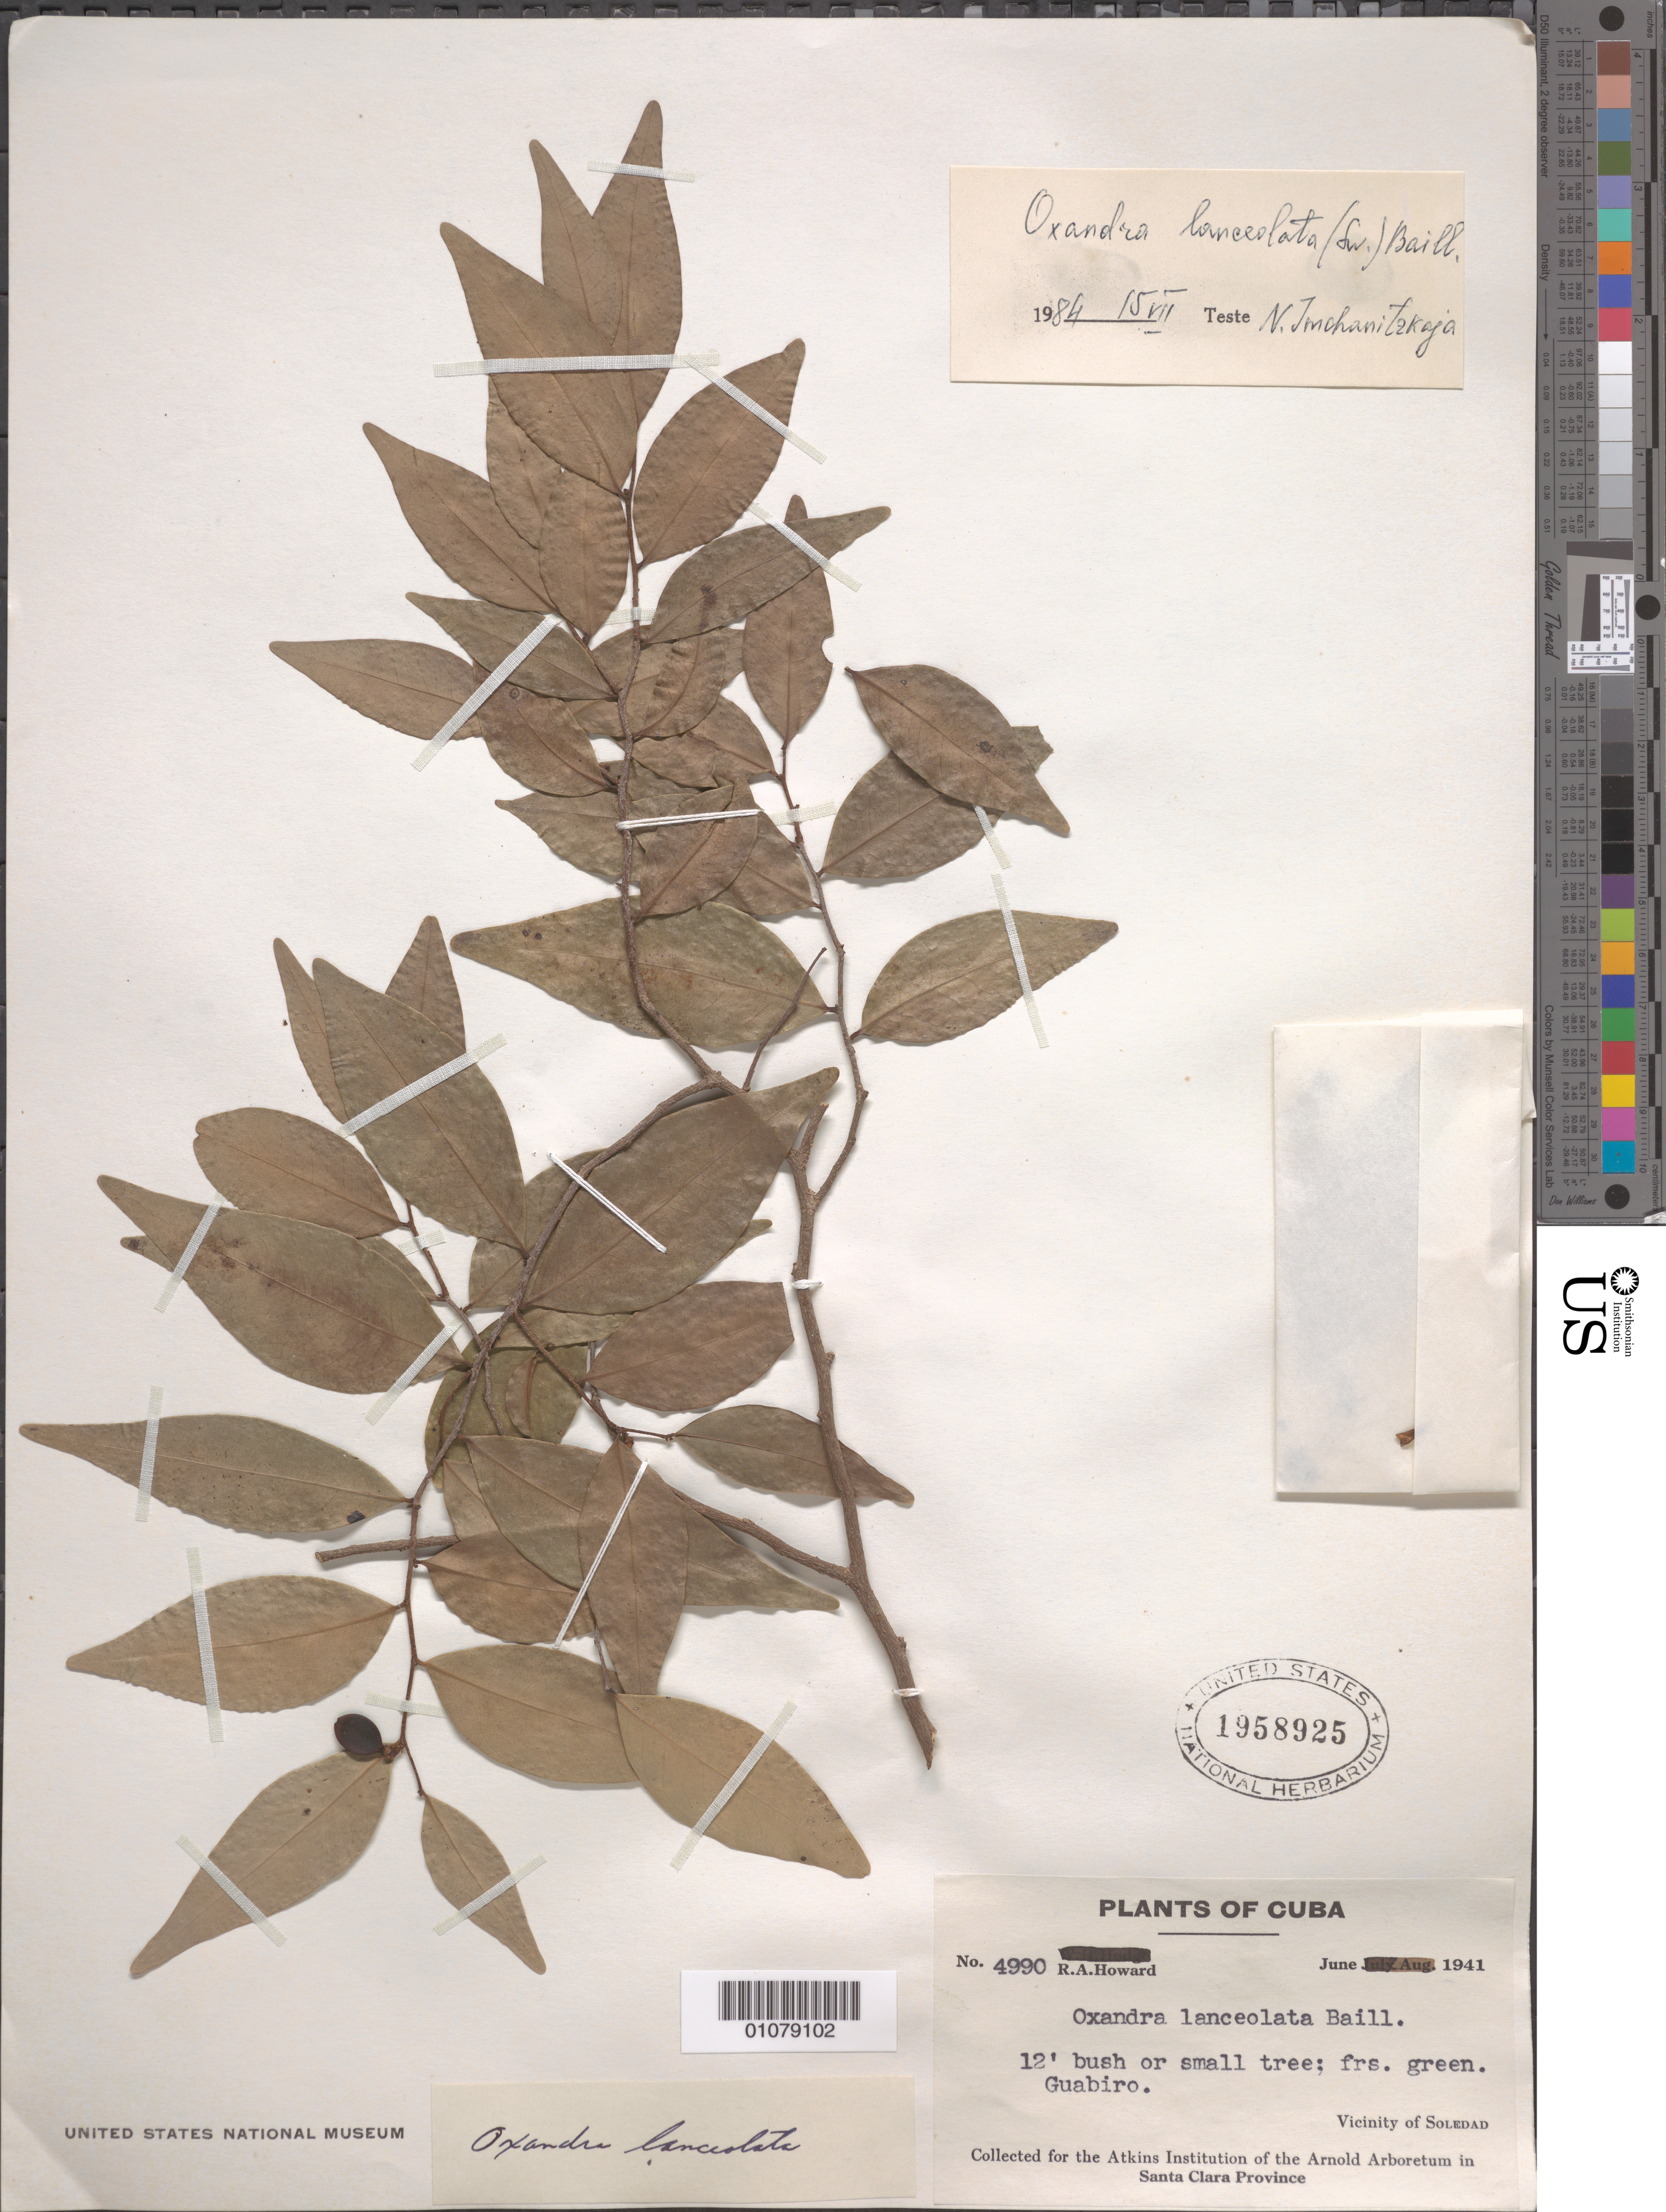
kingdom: Plantae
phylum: Tracheophyta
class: Magnoliopsida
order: Magnoliales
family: Annonaceae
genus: Oxandra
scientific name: Oxandra lanceolata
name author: (Sw.) Baill.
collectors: R. A. Howard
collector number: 4990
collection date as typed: Jun 1941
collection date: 1941-06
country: Cuba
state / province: Cienfuegos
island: Cuba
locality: Guabiro, Vicinity of Soledad, Santa Clara Province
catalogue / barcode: US 1958925